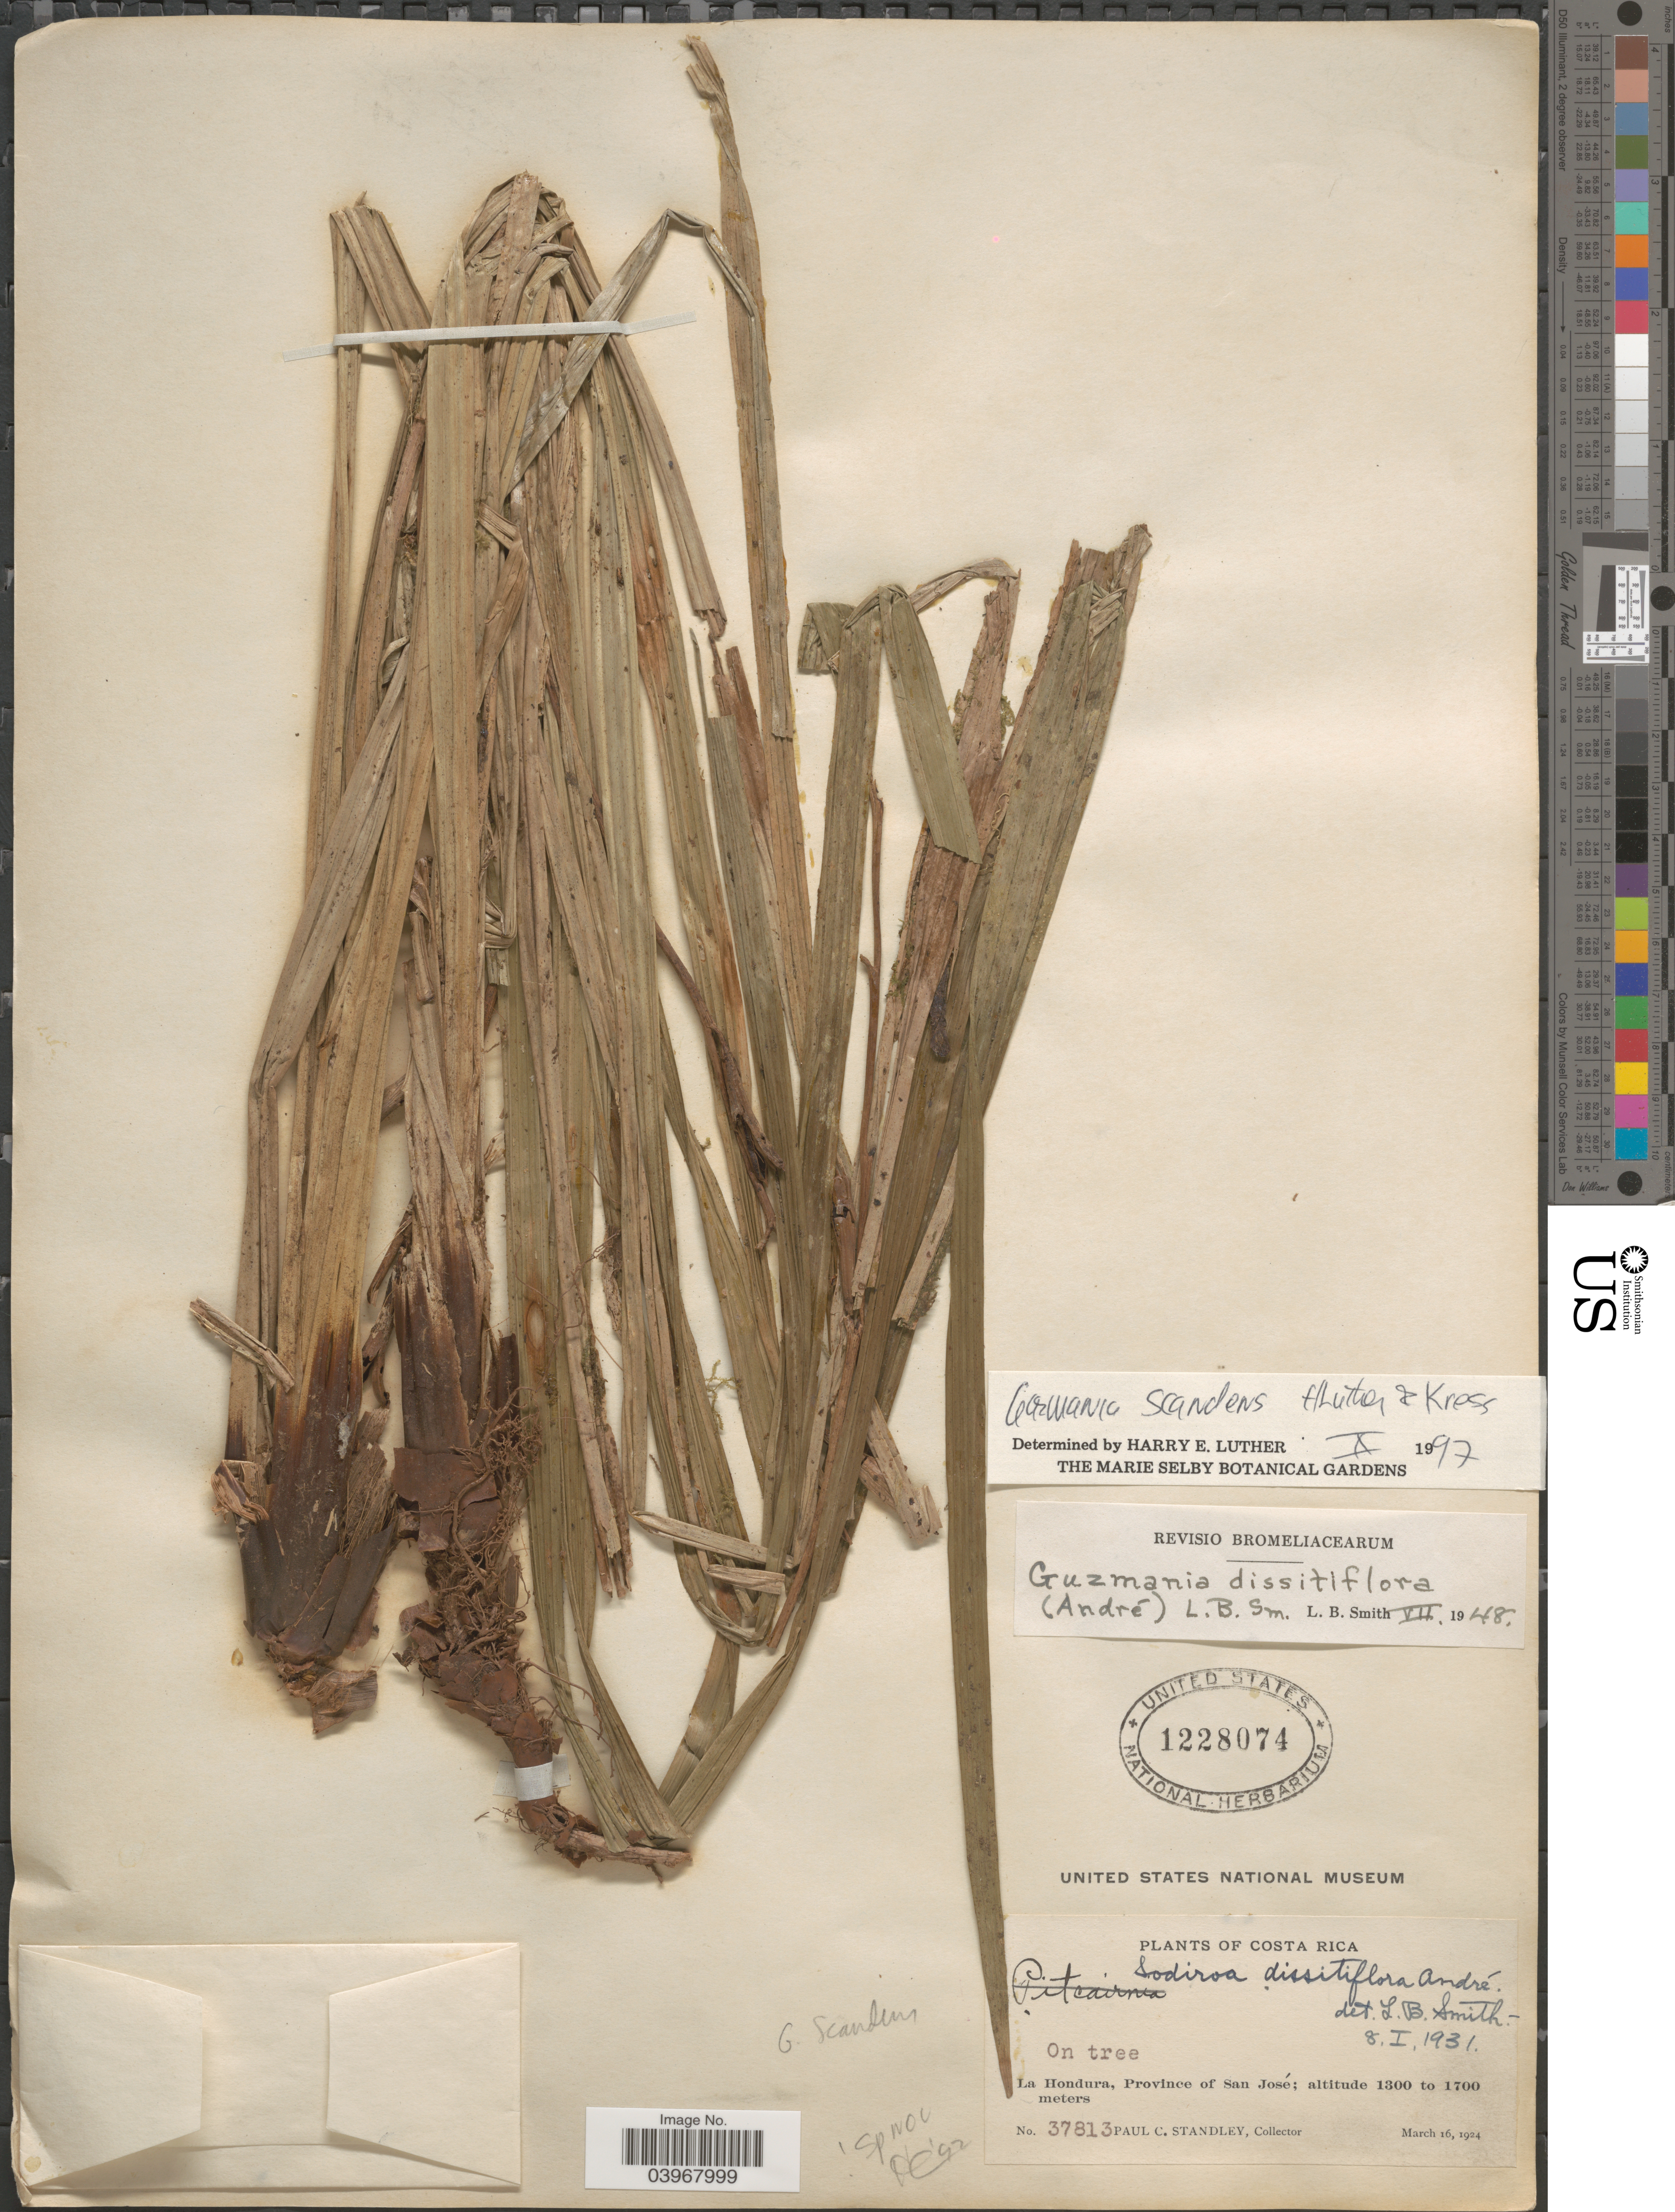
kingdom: Plantae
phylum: Tracheophyta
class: Liliopsida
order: Poales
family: Bromeliaceae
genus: Guzmania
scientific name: Guzmania scandens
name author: H. Luther & W.J. Kress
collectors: P. C. Standley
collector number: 37813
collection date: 1924-03-16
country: Costa Rica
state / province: San José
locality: La Hondura.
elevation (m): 1300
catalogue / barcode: US 1228074